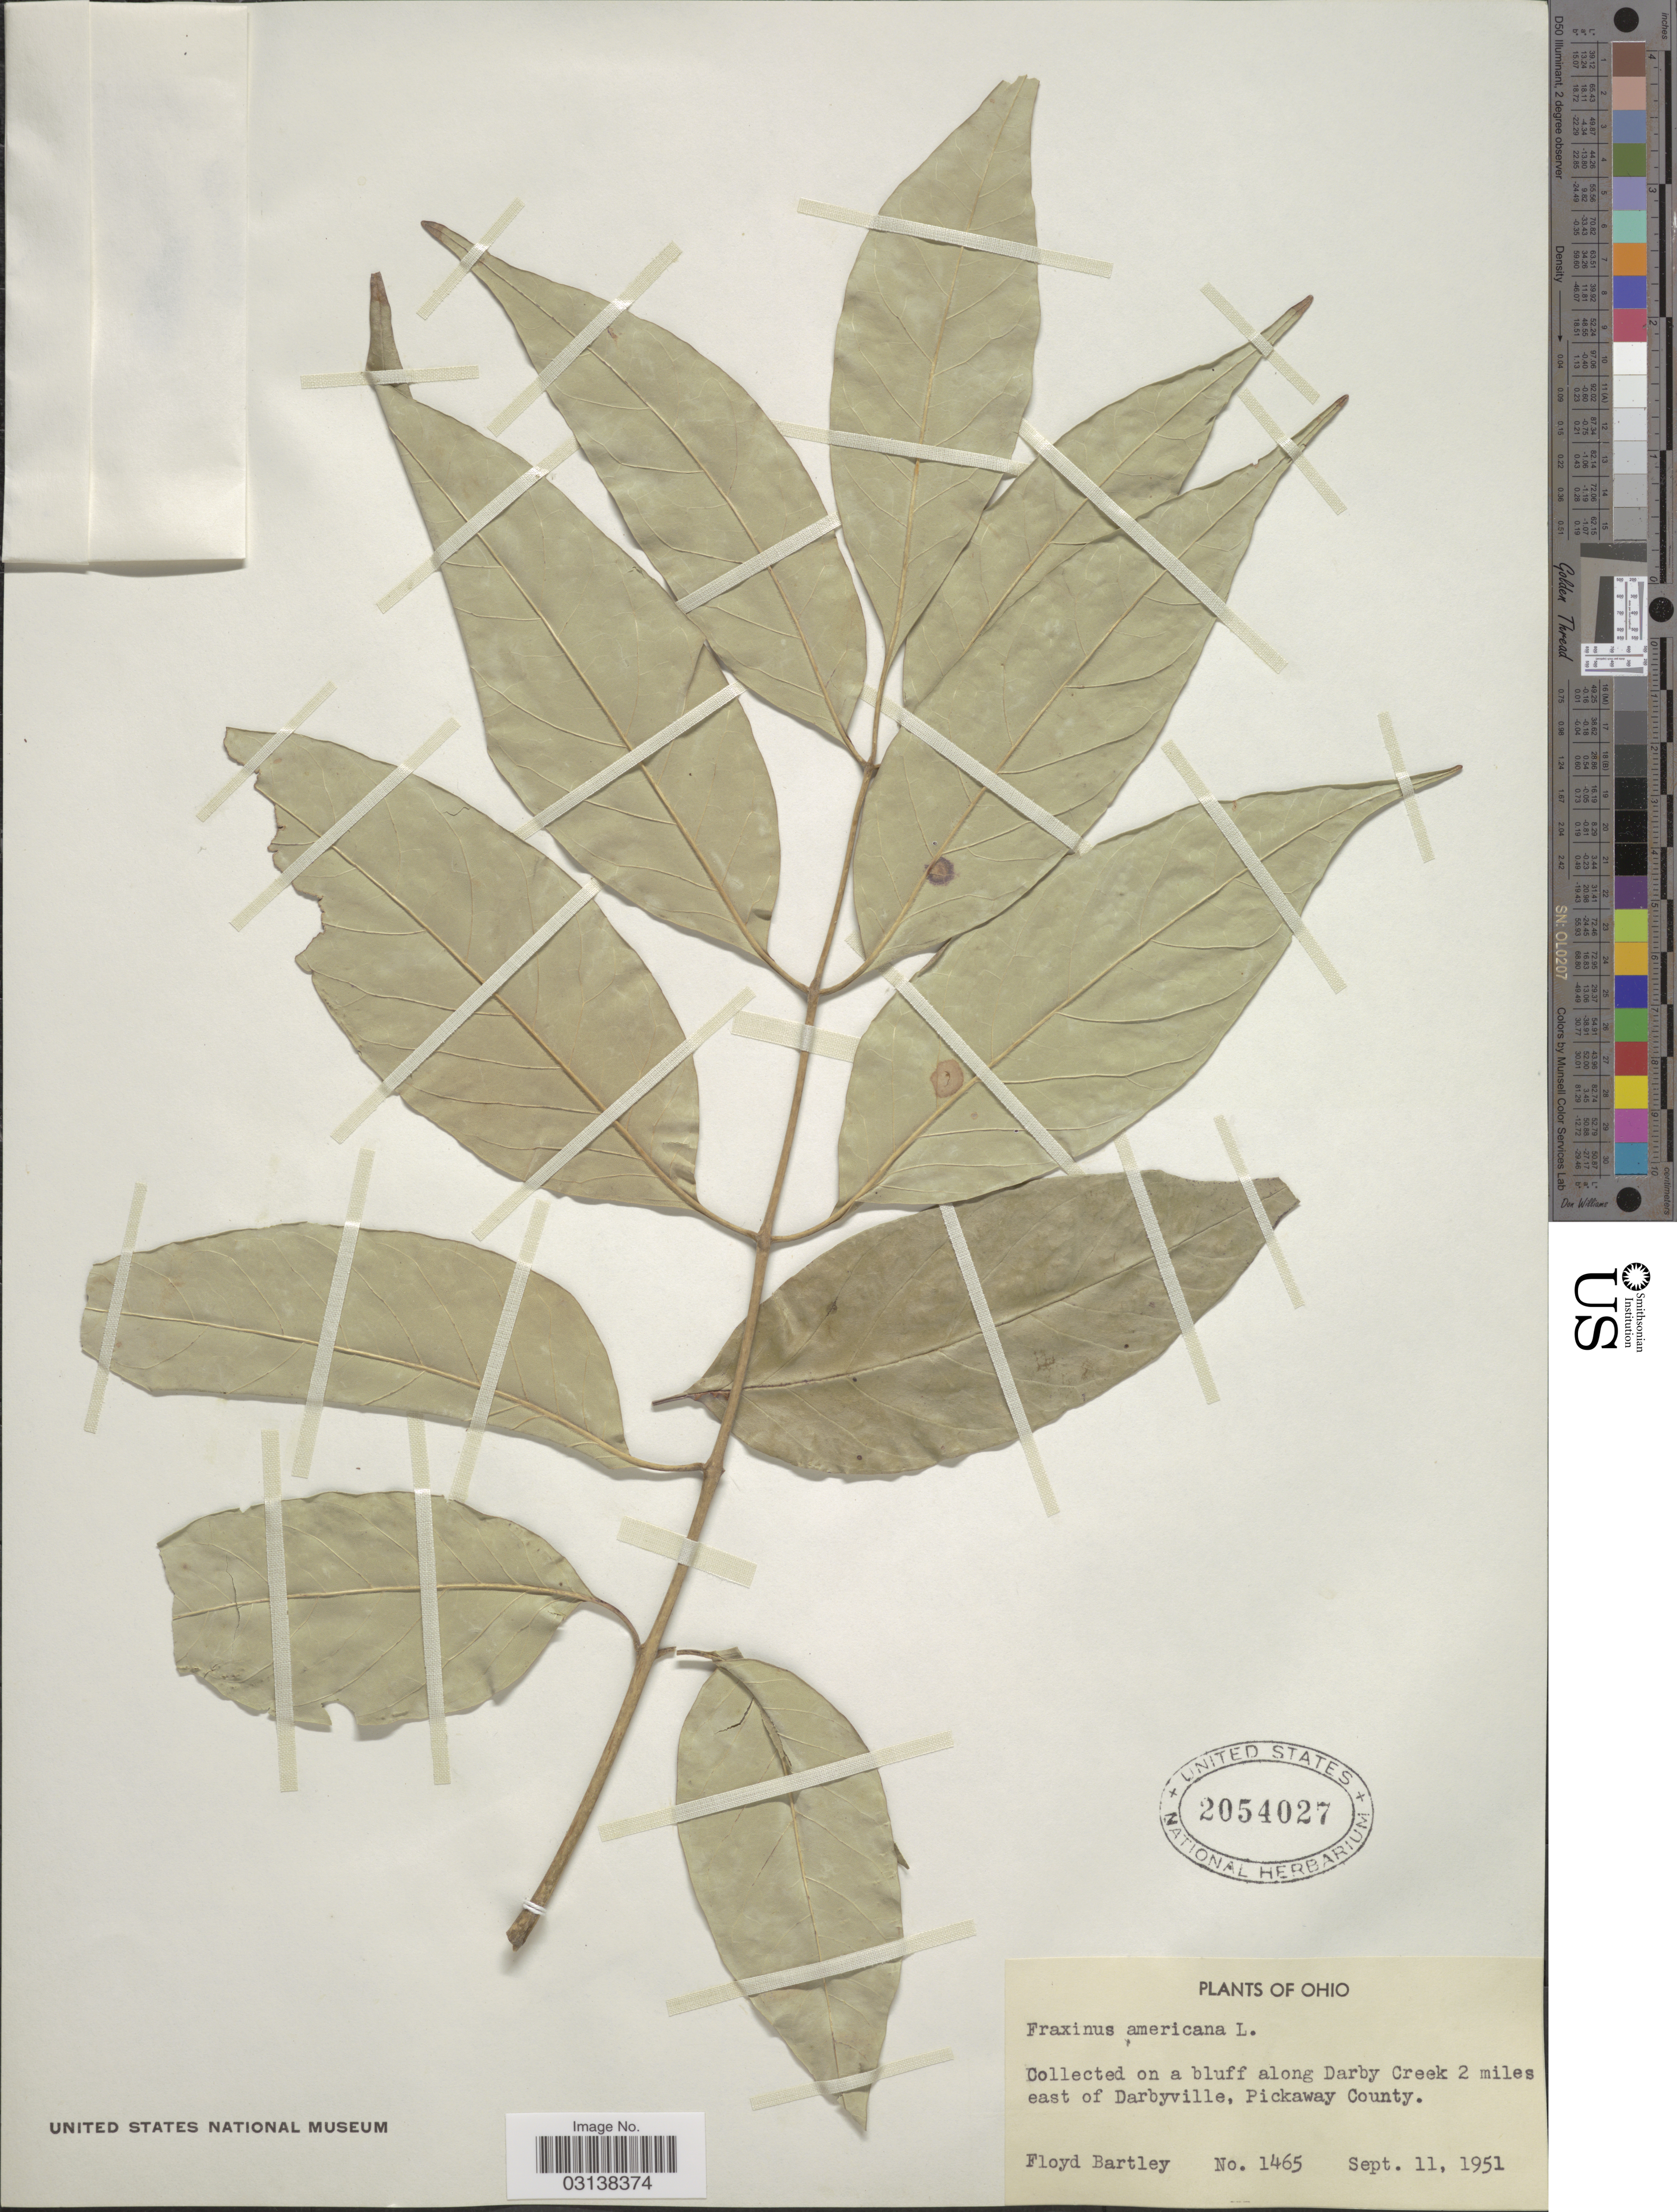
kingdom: Plantae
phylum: Tracheophyta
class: Magnoliopsida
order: Lamiales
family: Oleaceae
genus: Fraxinus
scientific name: Fraxinus americana var. biltmoreana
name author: (Beadle) J.W. Wright ex Fernald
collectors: F. Bartley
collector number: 1465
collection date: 1951-09-11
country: United States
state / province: Ohio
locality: Collected on a bluff along Darby Creek 2 miles east of Darbyville, Pickaway County.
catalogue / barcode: US 2054027